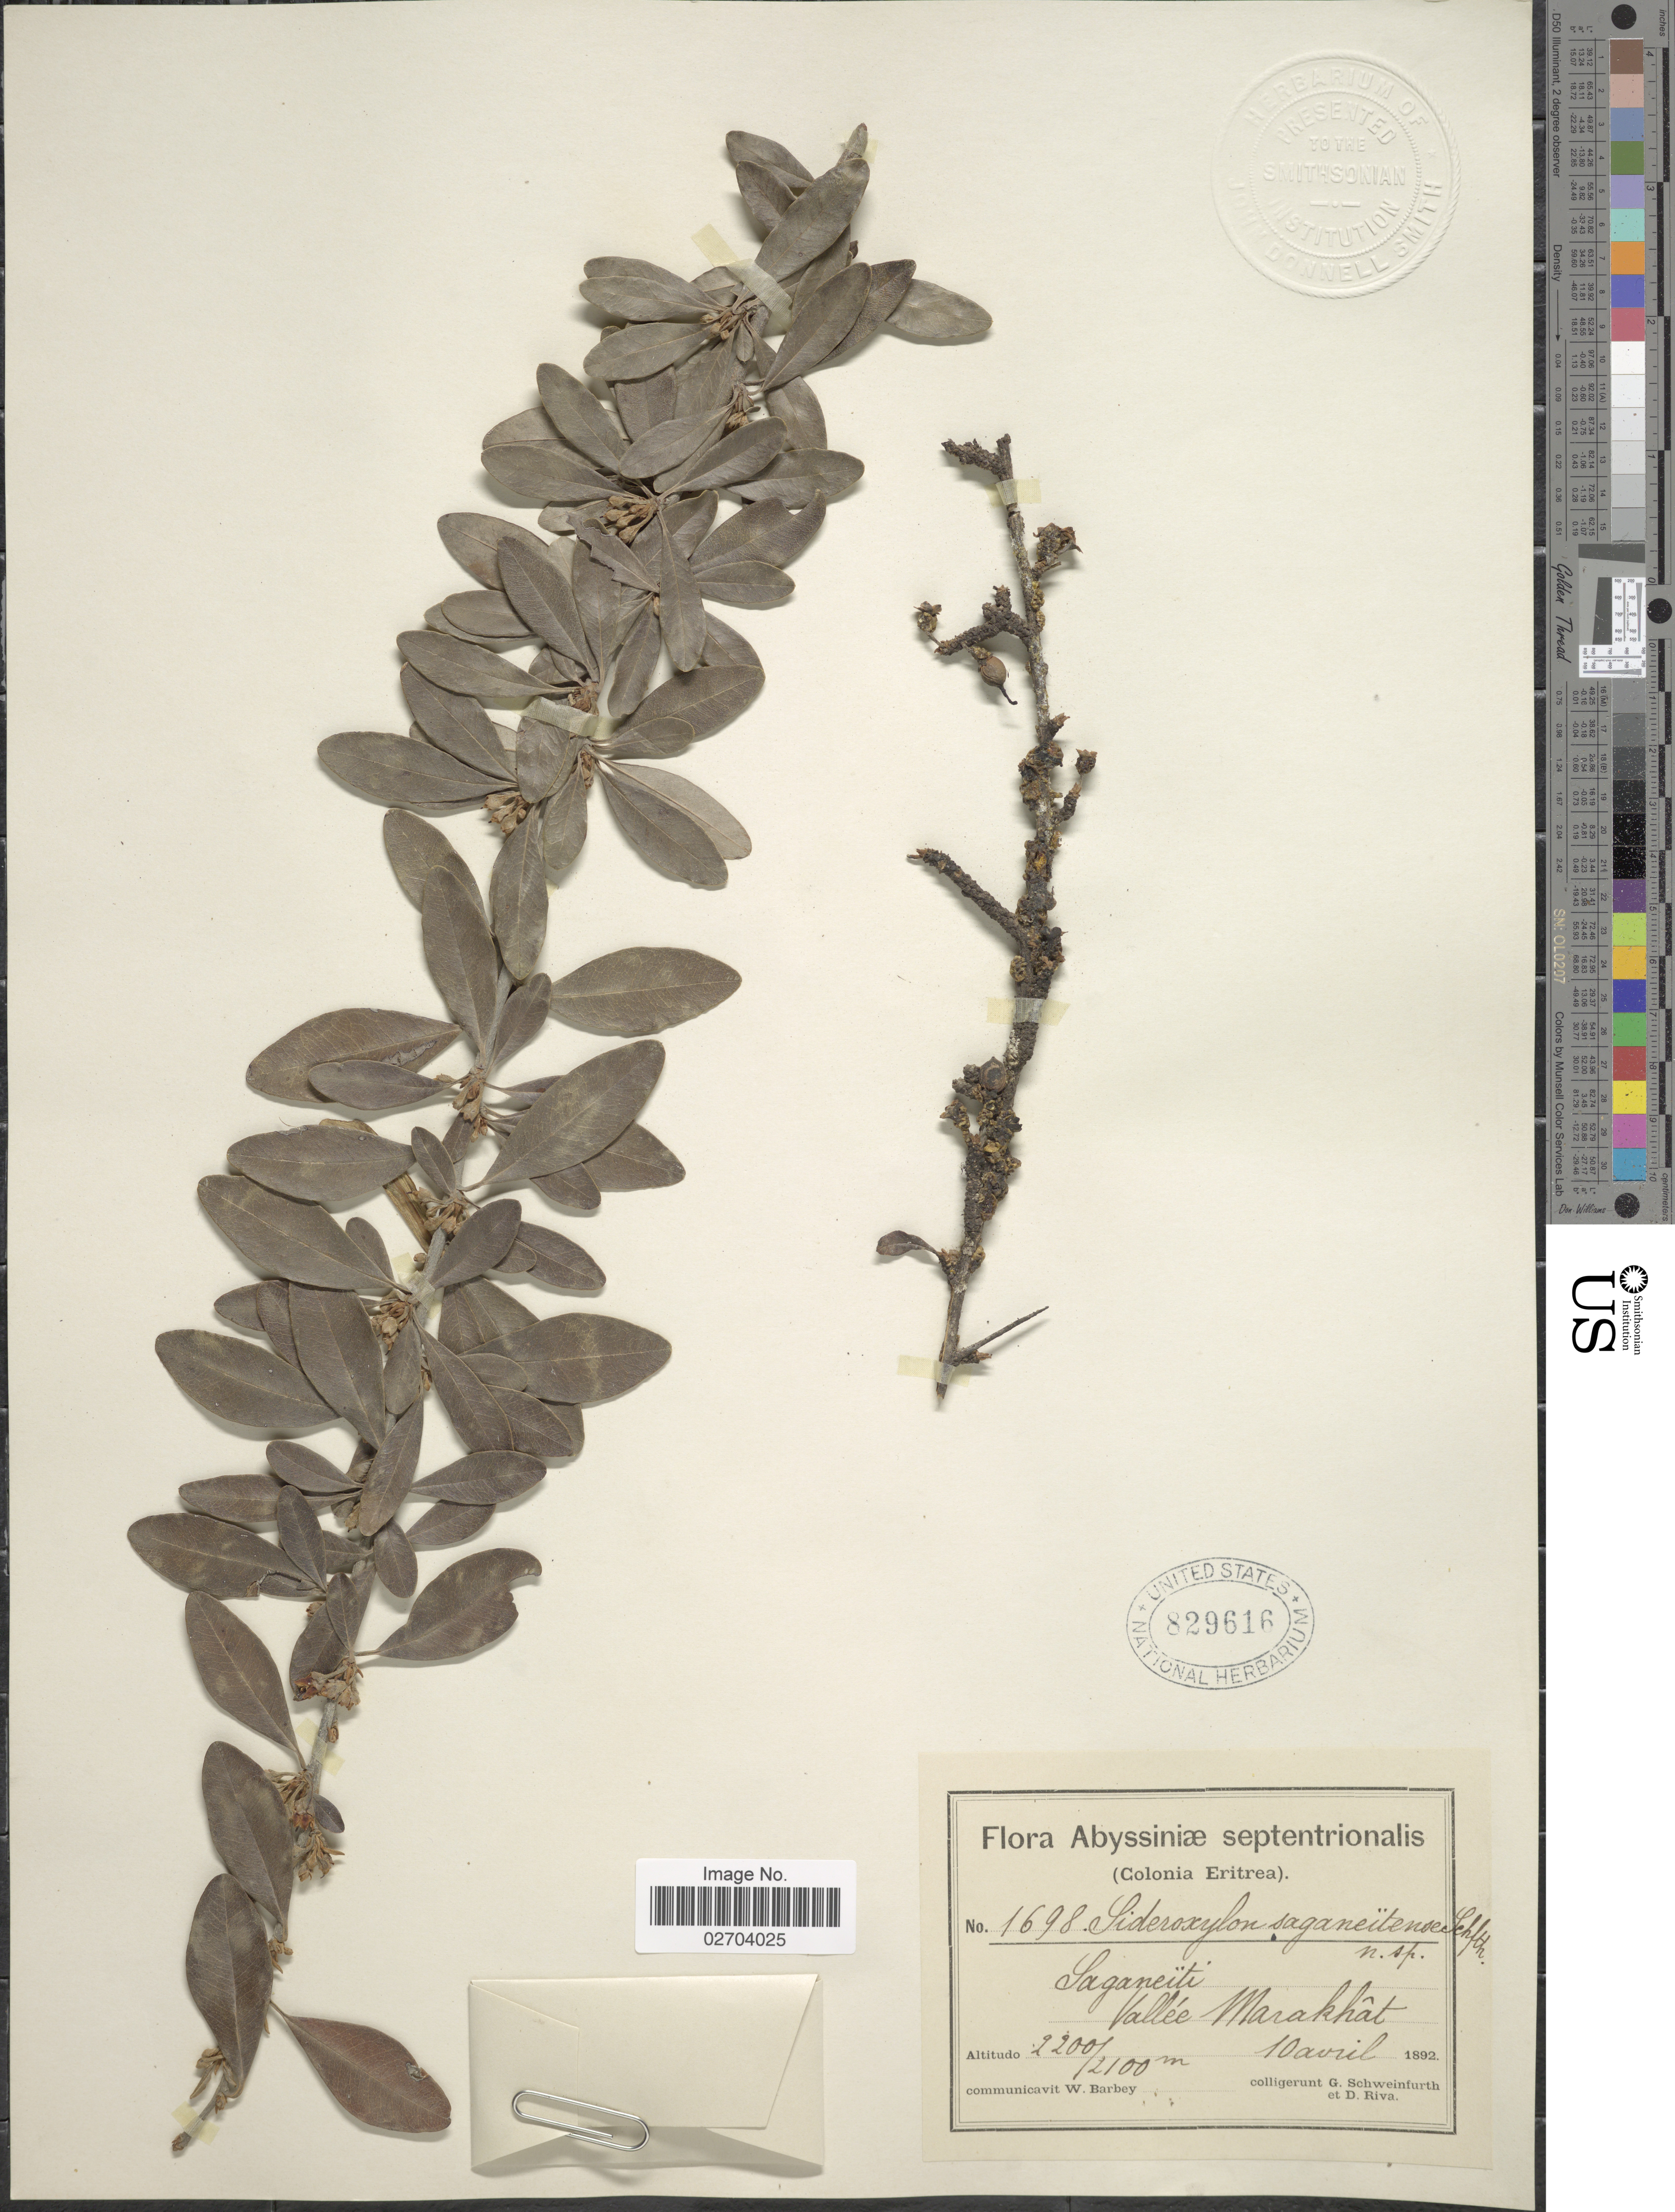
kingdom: Plantae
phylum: Tracheophyta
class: Magnoliopsida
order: Ericales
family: Sapotaceae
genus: Spiniluma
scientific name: Spiniluma oxyacantha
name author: (Baill.) Aubrév.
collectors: G. A. Schweinfurth & D. Riva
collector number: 1698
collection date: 1892-04-10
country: Eritrea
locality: Abyssiniae septentrionalis, (Colonia Eritrea). Saganeiti, Vallee Marakhat.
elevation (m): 2100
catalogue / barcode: US 829616